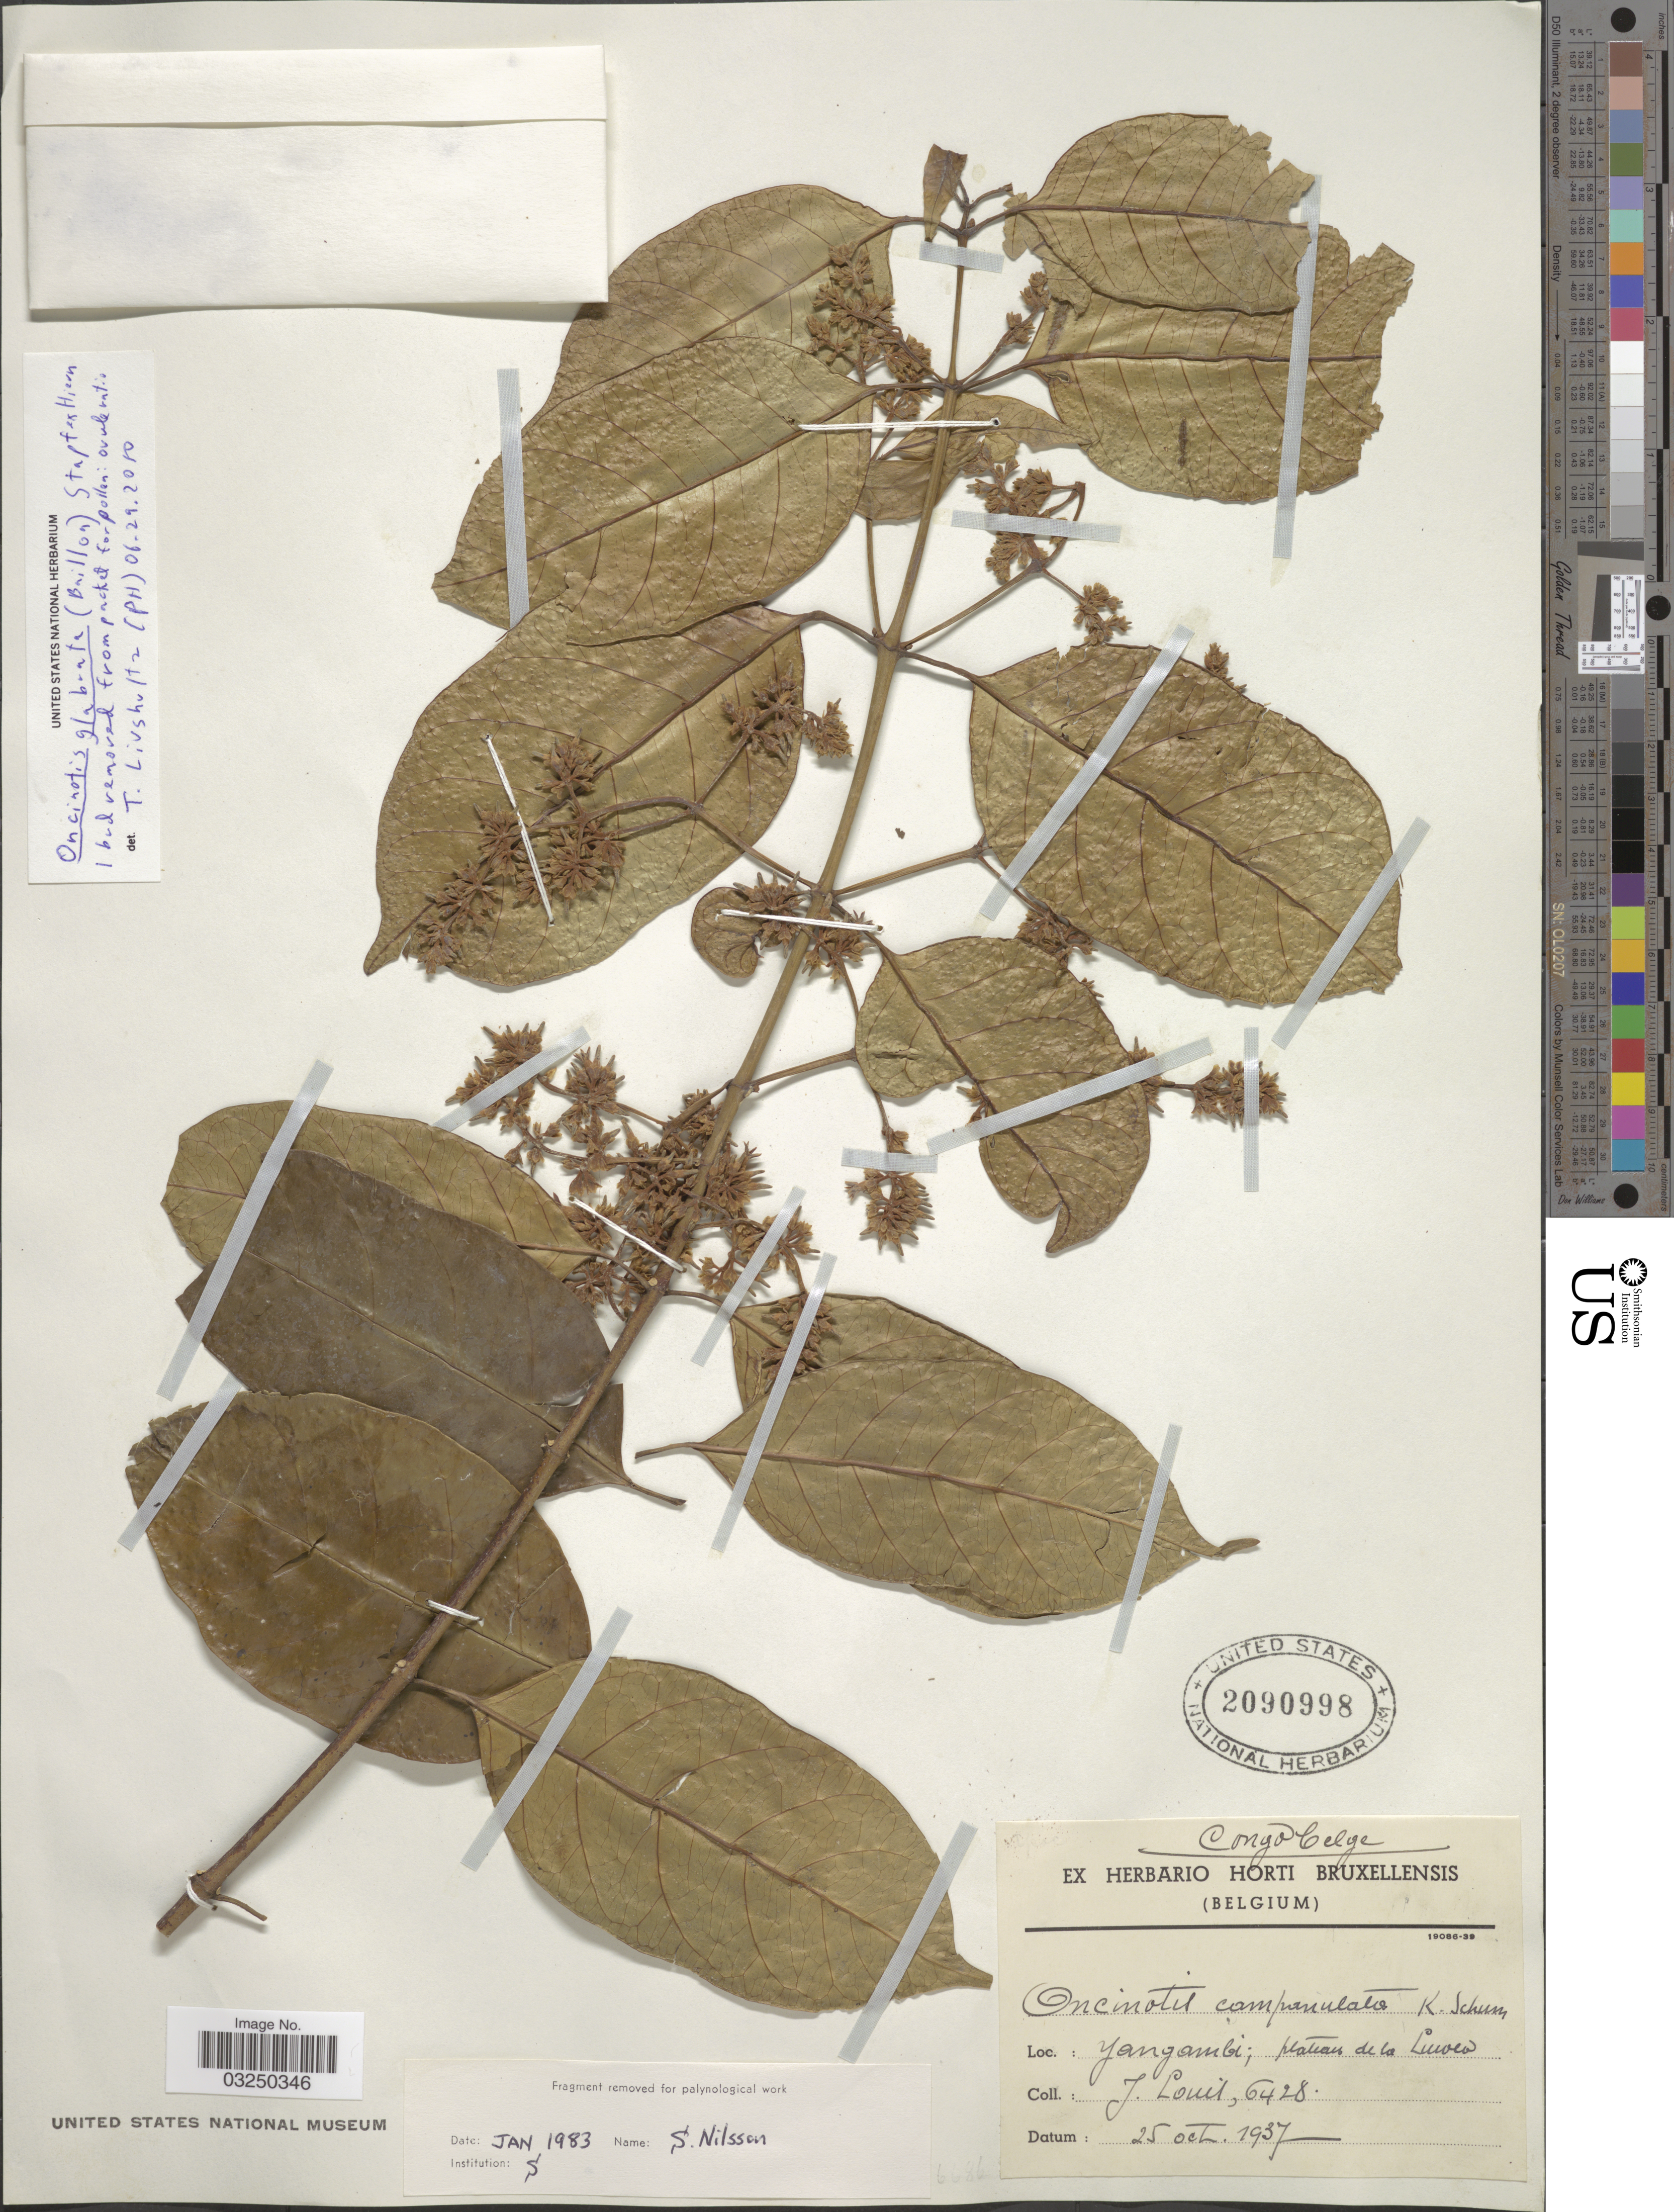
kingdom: Plantae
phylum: Tracheophyta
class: Magnoliopsida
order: Gentianales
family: Apocynaceae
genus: Oncinotis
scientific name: Oncinotis glabrata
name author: (Baill.) Stapf ex Hiern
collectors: J. Louis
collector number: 6428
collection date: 1937-10-25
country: Congo, Democratic Republic of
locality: Congo Belge, Yangambi; plateau de la Luwea.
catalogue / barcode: US 2090998